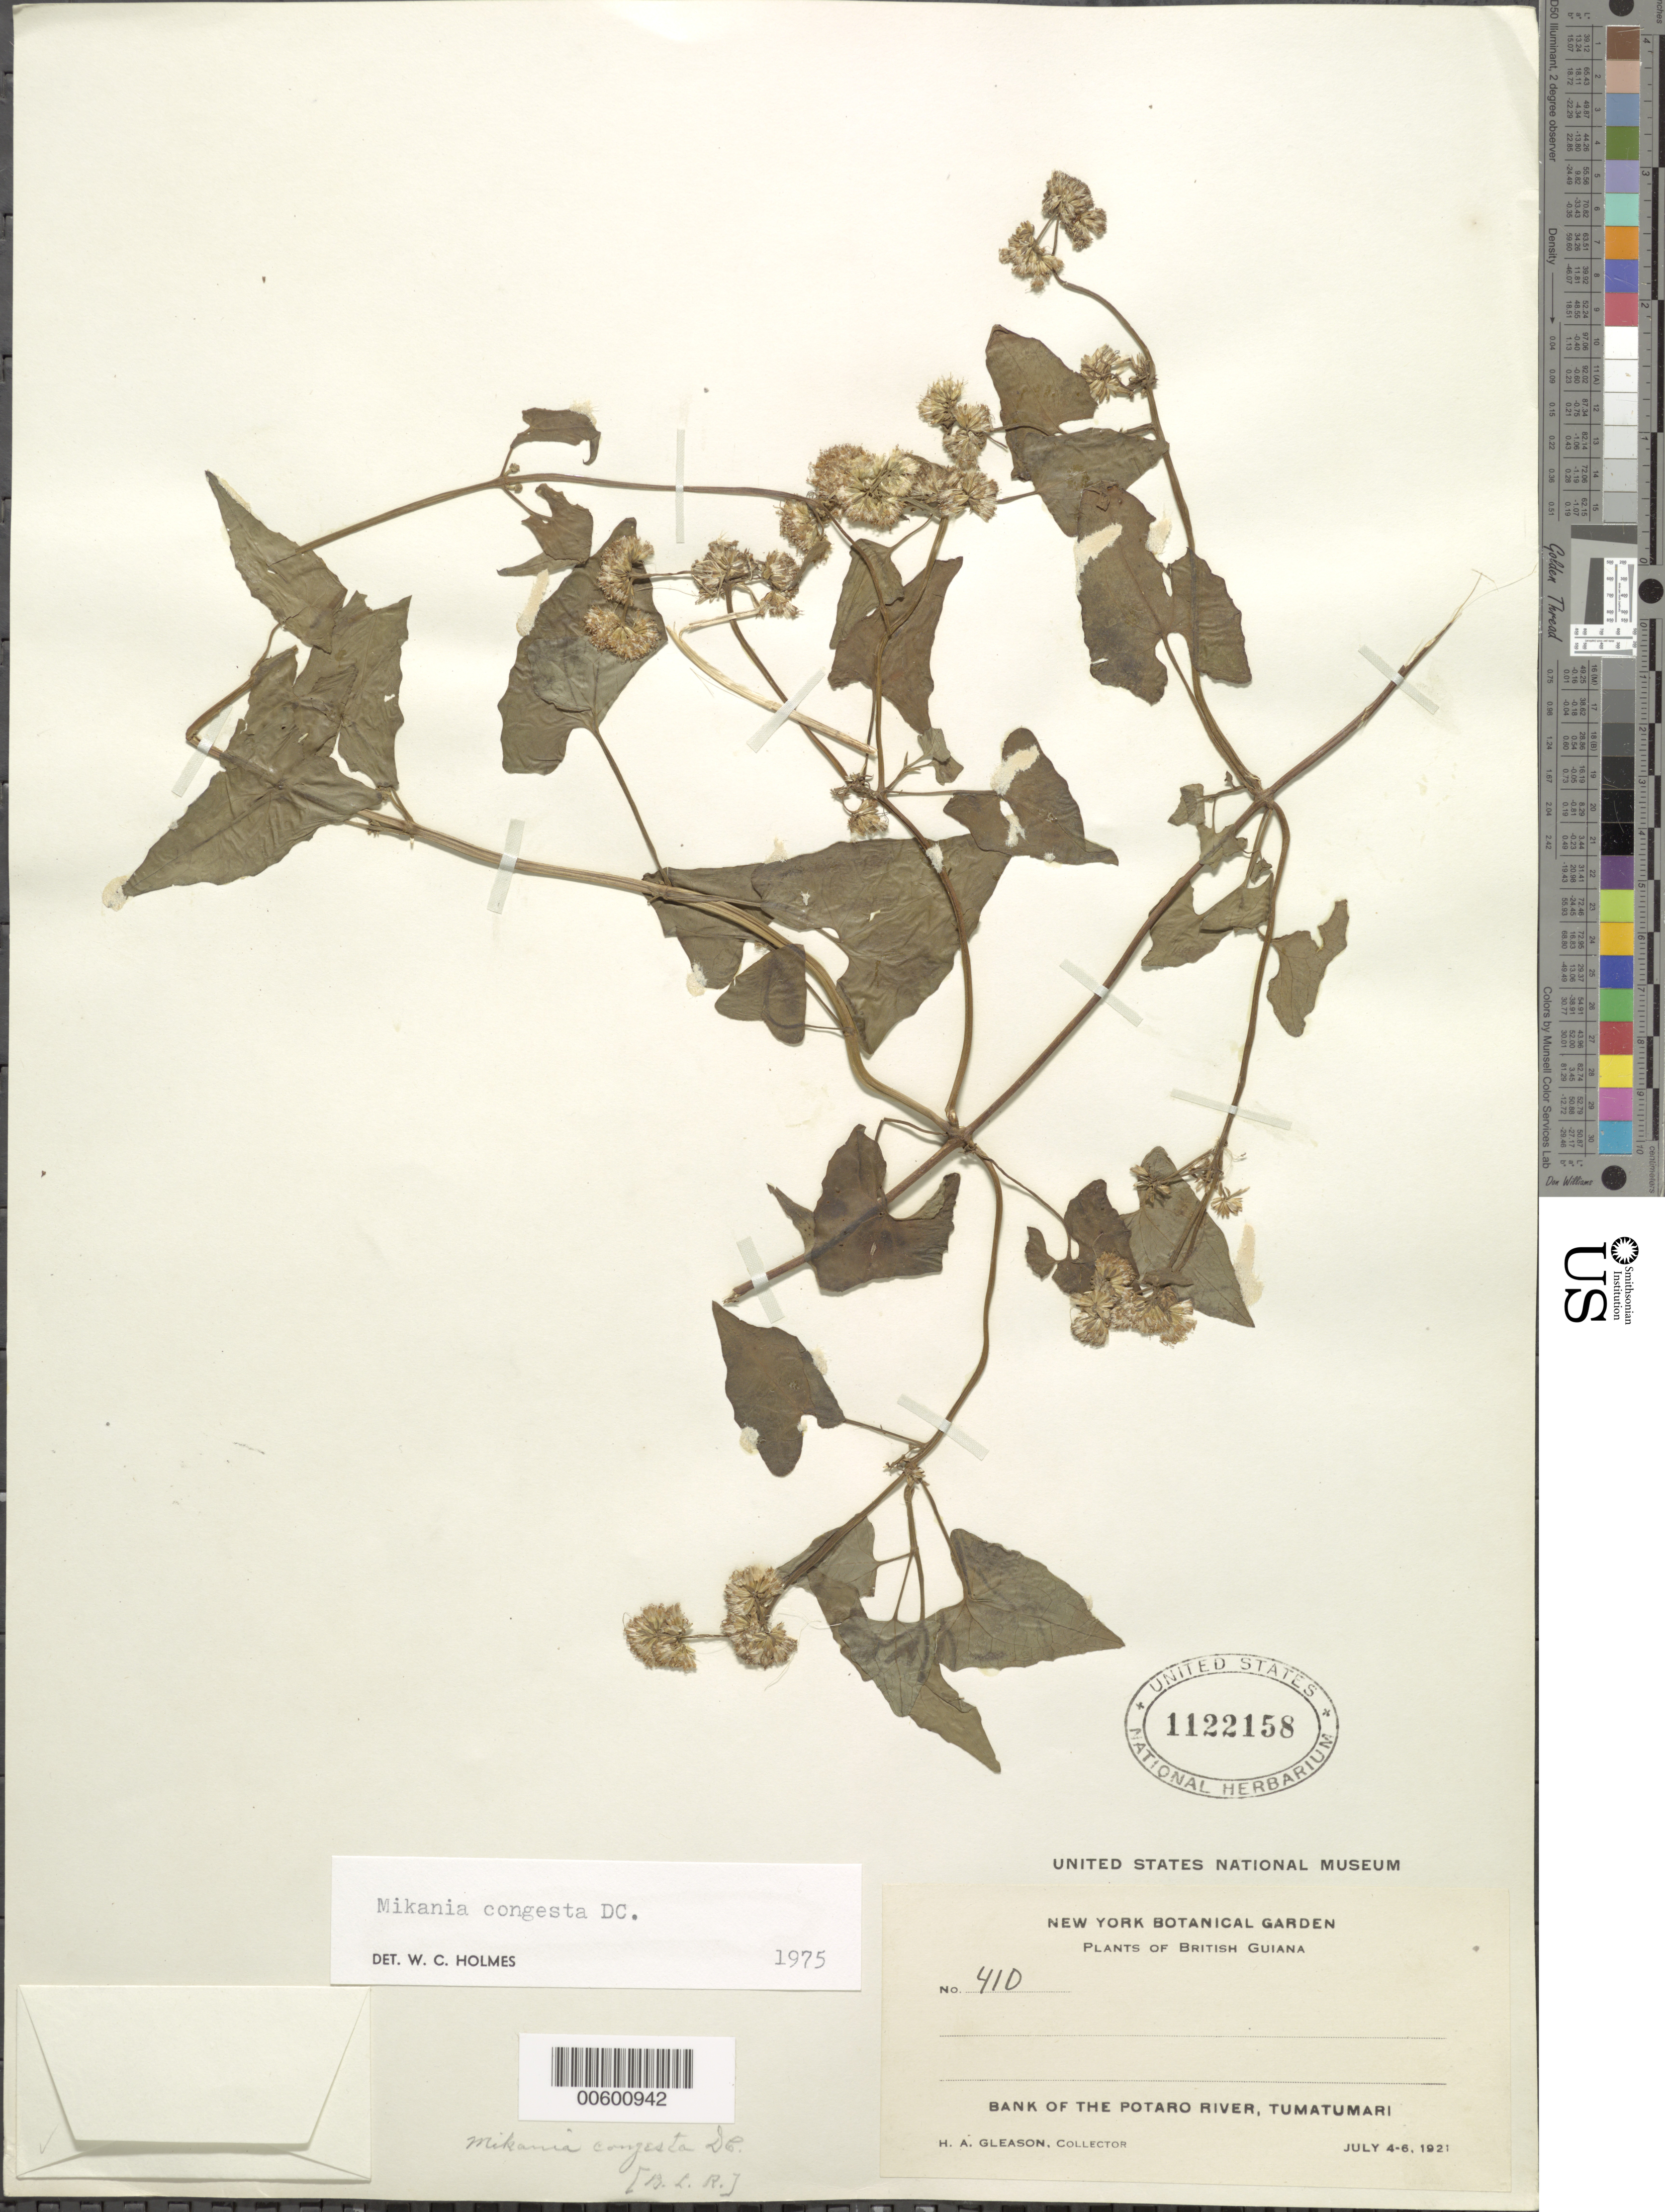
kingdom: Plantae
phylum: Tracheophyta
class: Magnoliopsida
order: Asterales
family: Asteraceae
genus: Mikania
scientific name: Mikania congesta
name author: DC.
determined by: Holmes, W. C.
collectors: H. A. Gleason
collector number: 410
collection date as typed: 4-Jul-21 to 6-Jul-21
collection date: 1921-07-04/1921-07-06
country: Guyana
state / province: Potaro-Siparuni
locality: Tumatumari Village, Potaro R.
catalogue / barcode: US 1122158